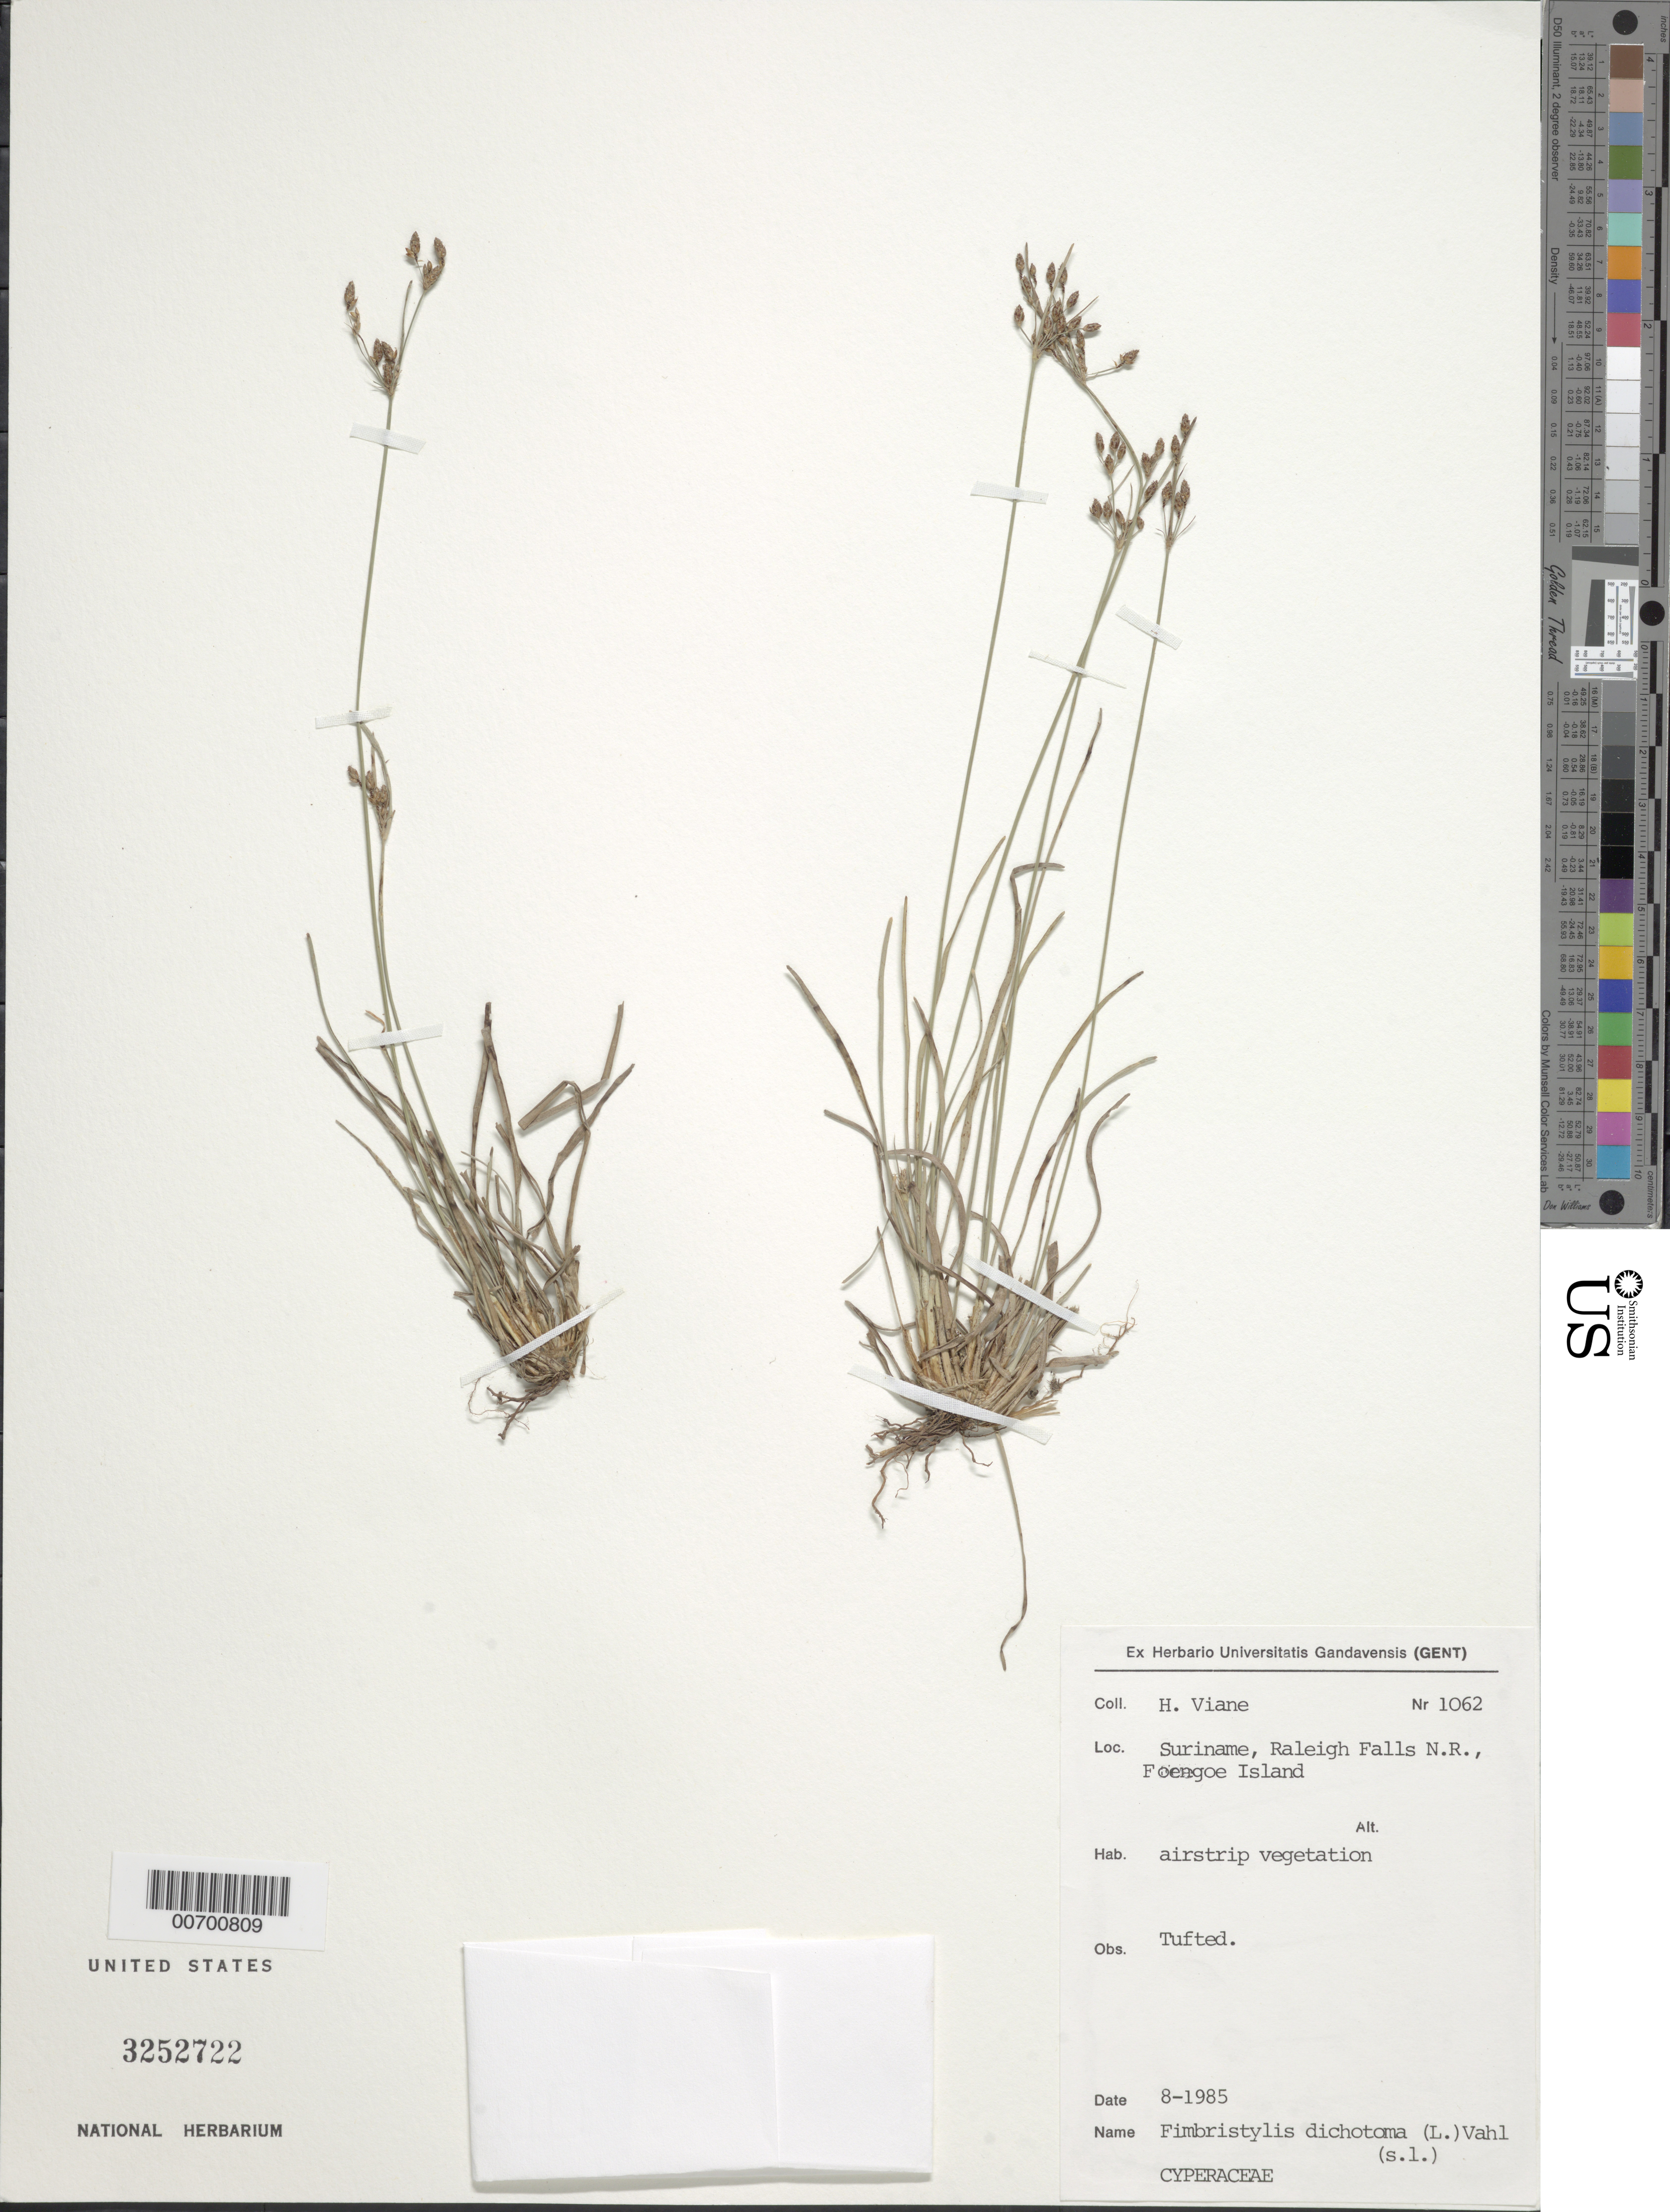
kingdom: Plantae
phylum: Tracheophyta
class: Liliopsida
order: Poales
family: Cyperaceae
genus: Fimbristylis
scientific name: Fimbristylis dichotoma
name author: (L.) Vahl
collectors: H. Viane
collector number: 1062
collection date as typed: Aug-85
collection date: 1985-08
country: Suriname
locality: Raleigh Falls N.R. Foengoe Island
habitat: Airstrip vegetation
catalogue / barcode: US 3252722